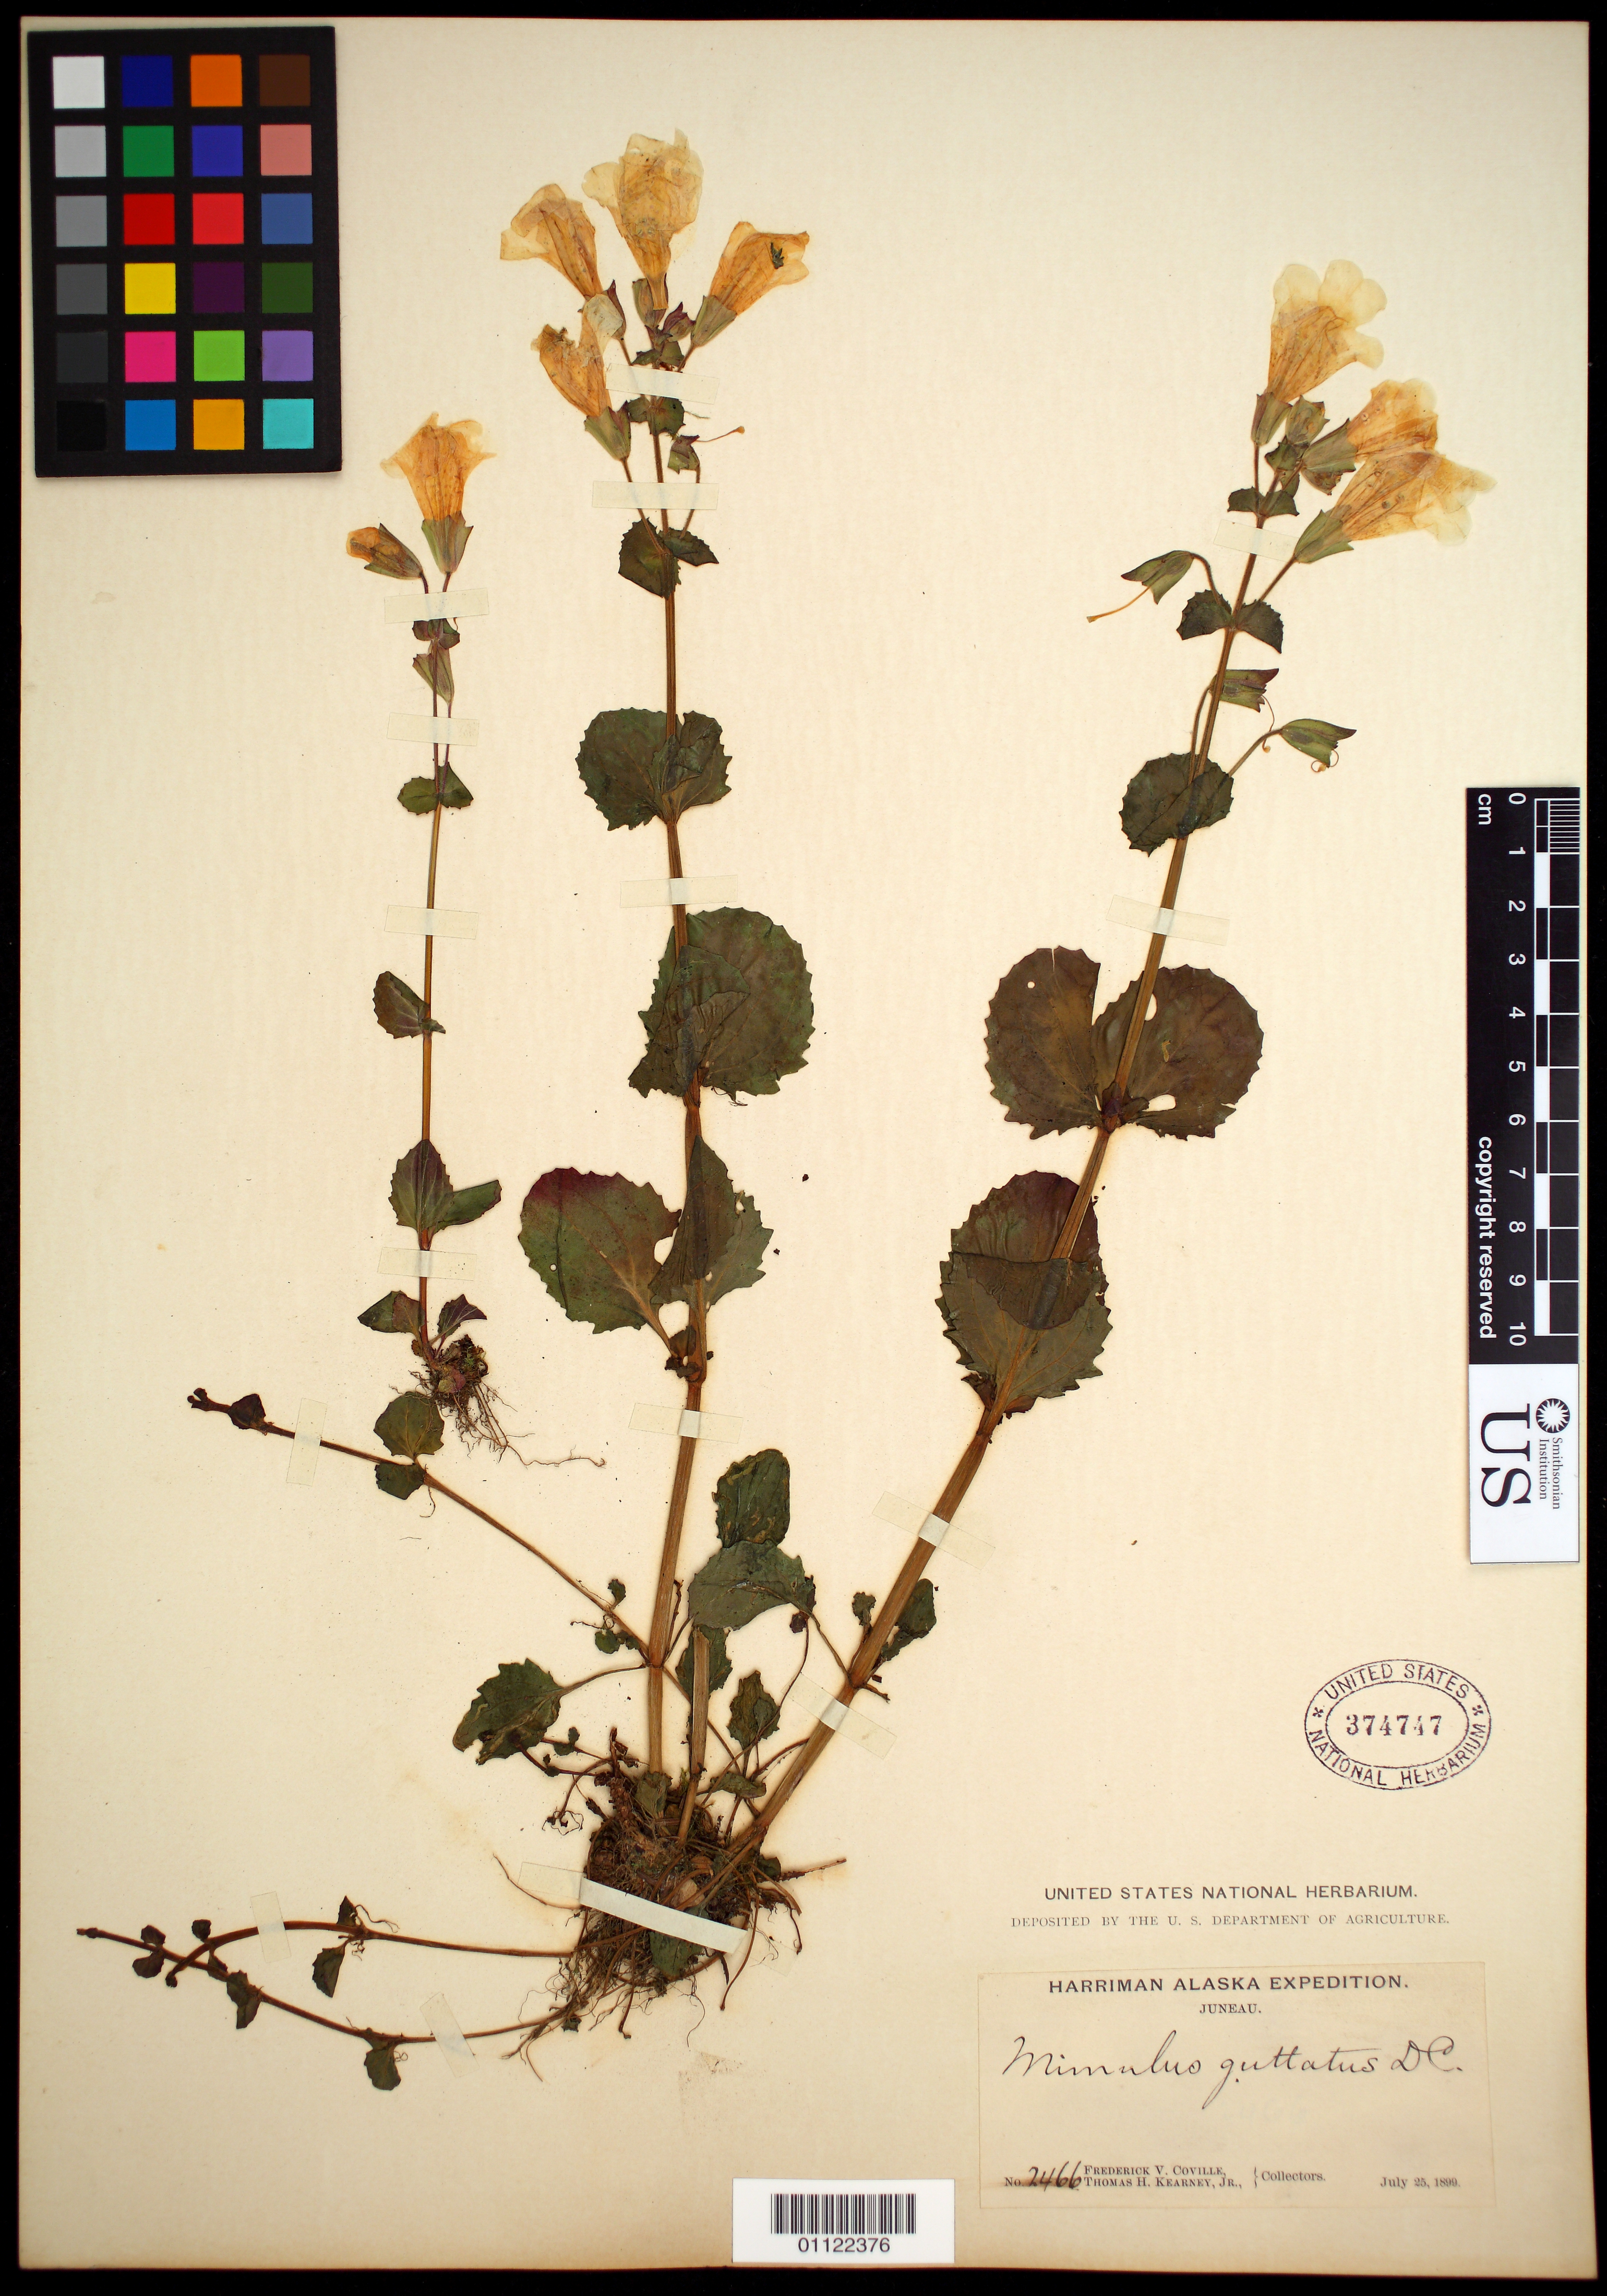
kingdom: Plantae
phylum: Tracheophyta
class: Magnoliopsida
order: Lamiales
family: Phrymaceae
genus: Mimulus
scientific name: Mimulus guttatus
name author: DC.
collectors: F. V. Coville & F. Funston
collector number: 2466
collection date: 1899-07-25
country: United States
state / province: Alaska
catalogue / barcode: US 374747